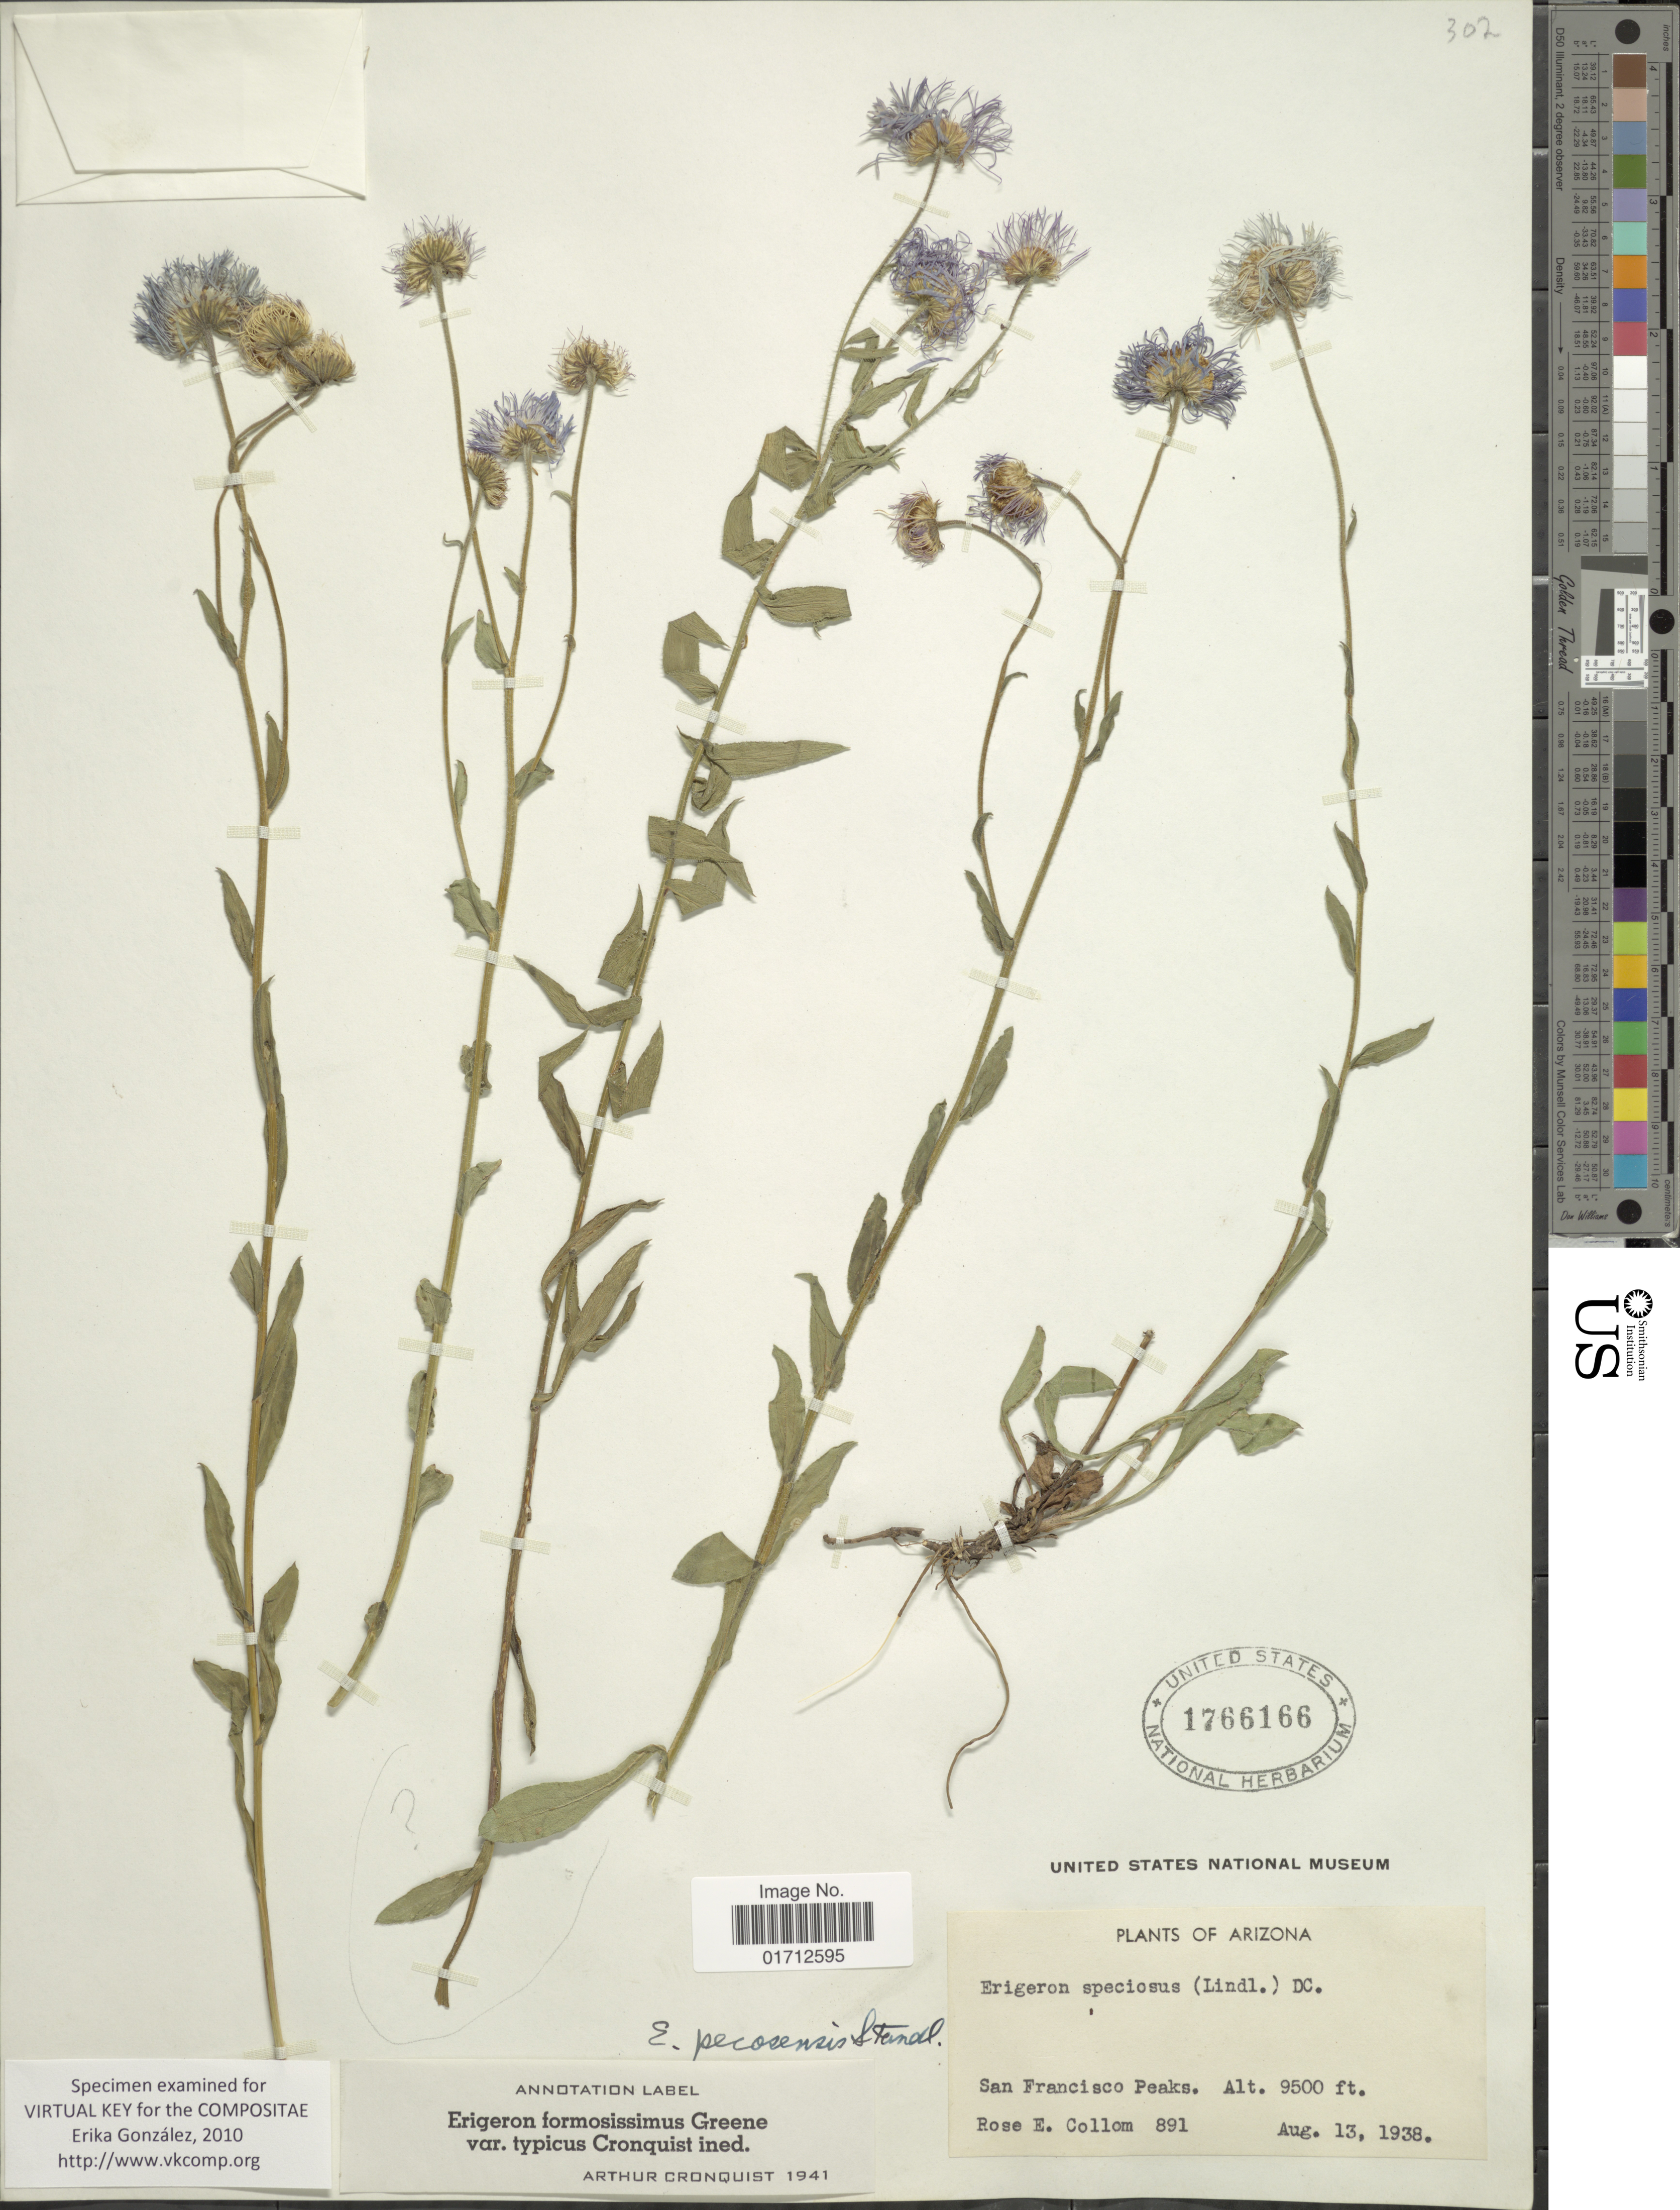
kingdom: Plantae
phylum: Tracheophyta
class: Magnoliopsida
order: Asterales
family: Asteraceae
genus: Erigeron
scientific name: Erigeron formosissimus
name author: Greene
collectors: R. E. Collom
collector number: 891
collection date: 1938-08-13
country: United States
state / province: Arizona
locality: San Francisco Peaks.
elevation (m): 2896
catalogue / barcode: US 1766166